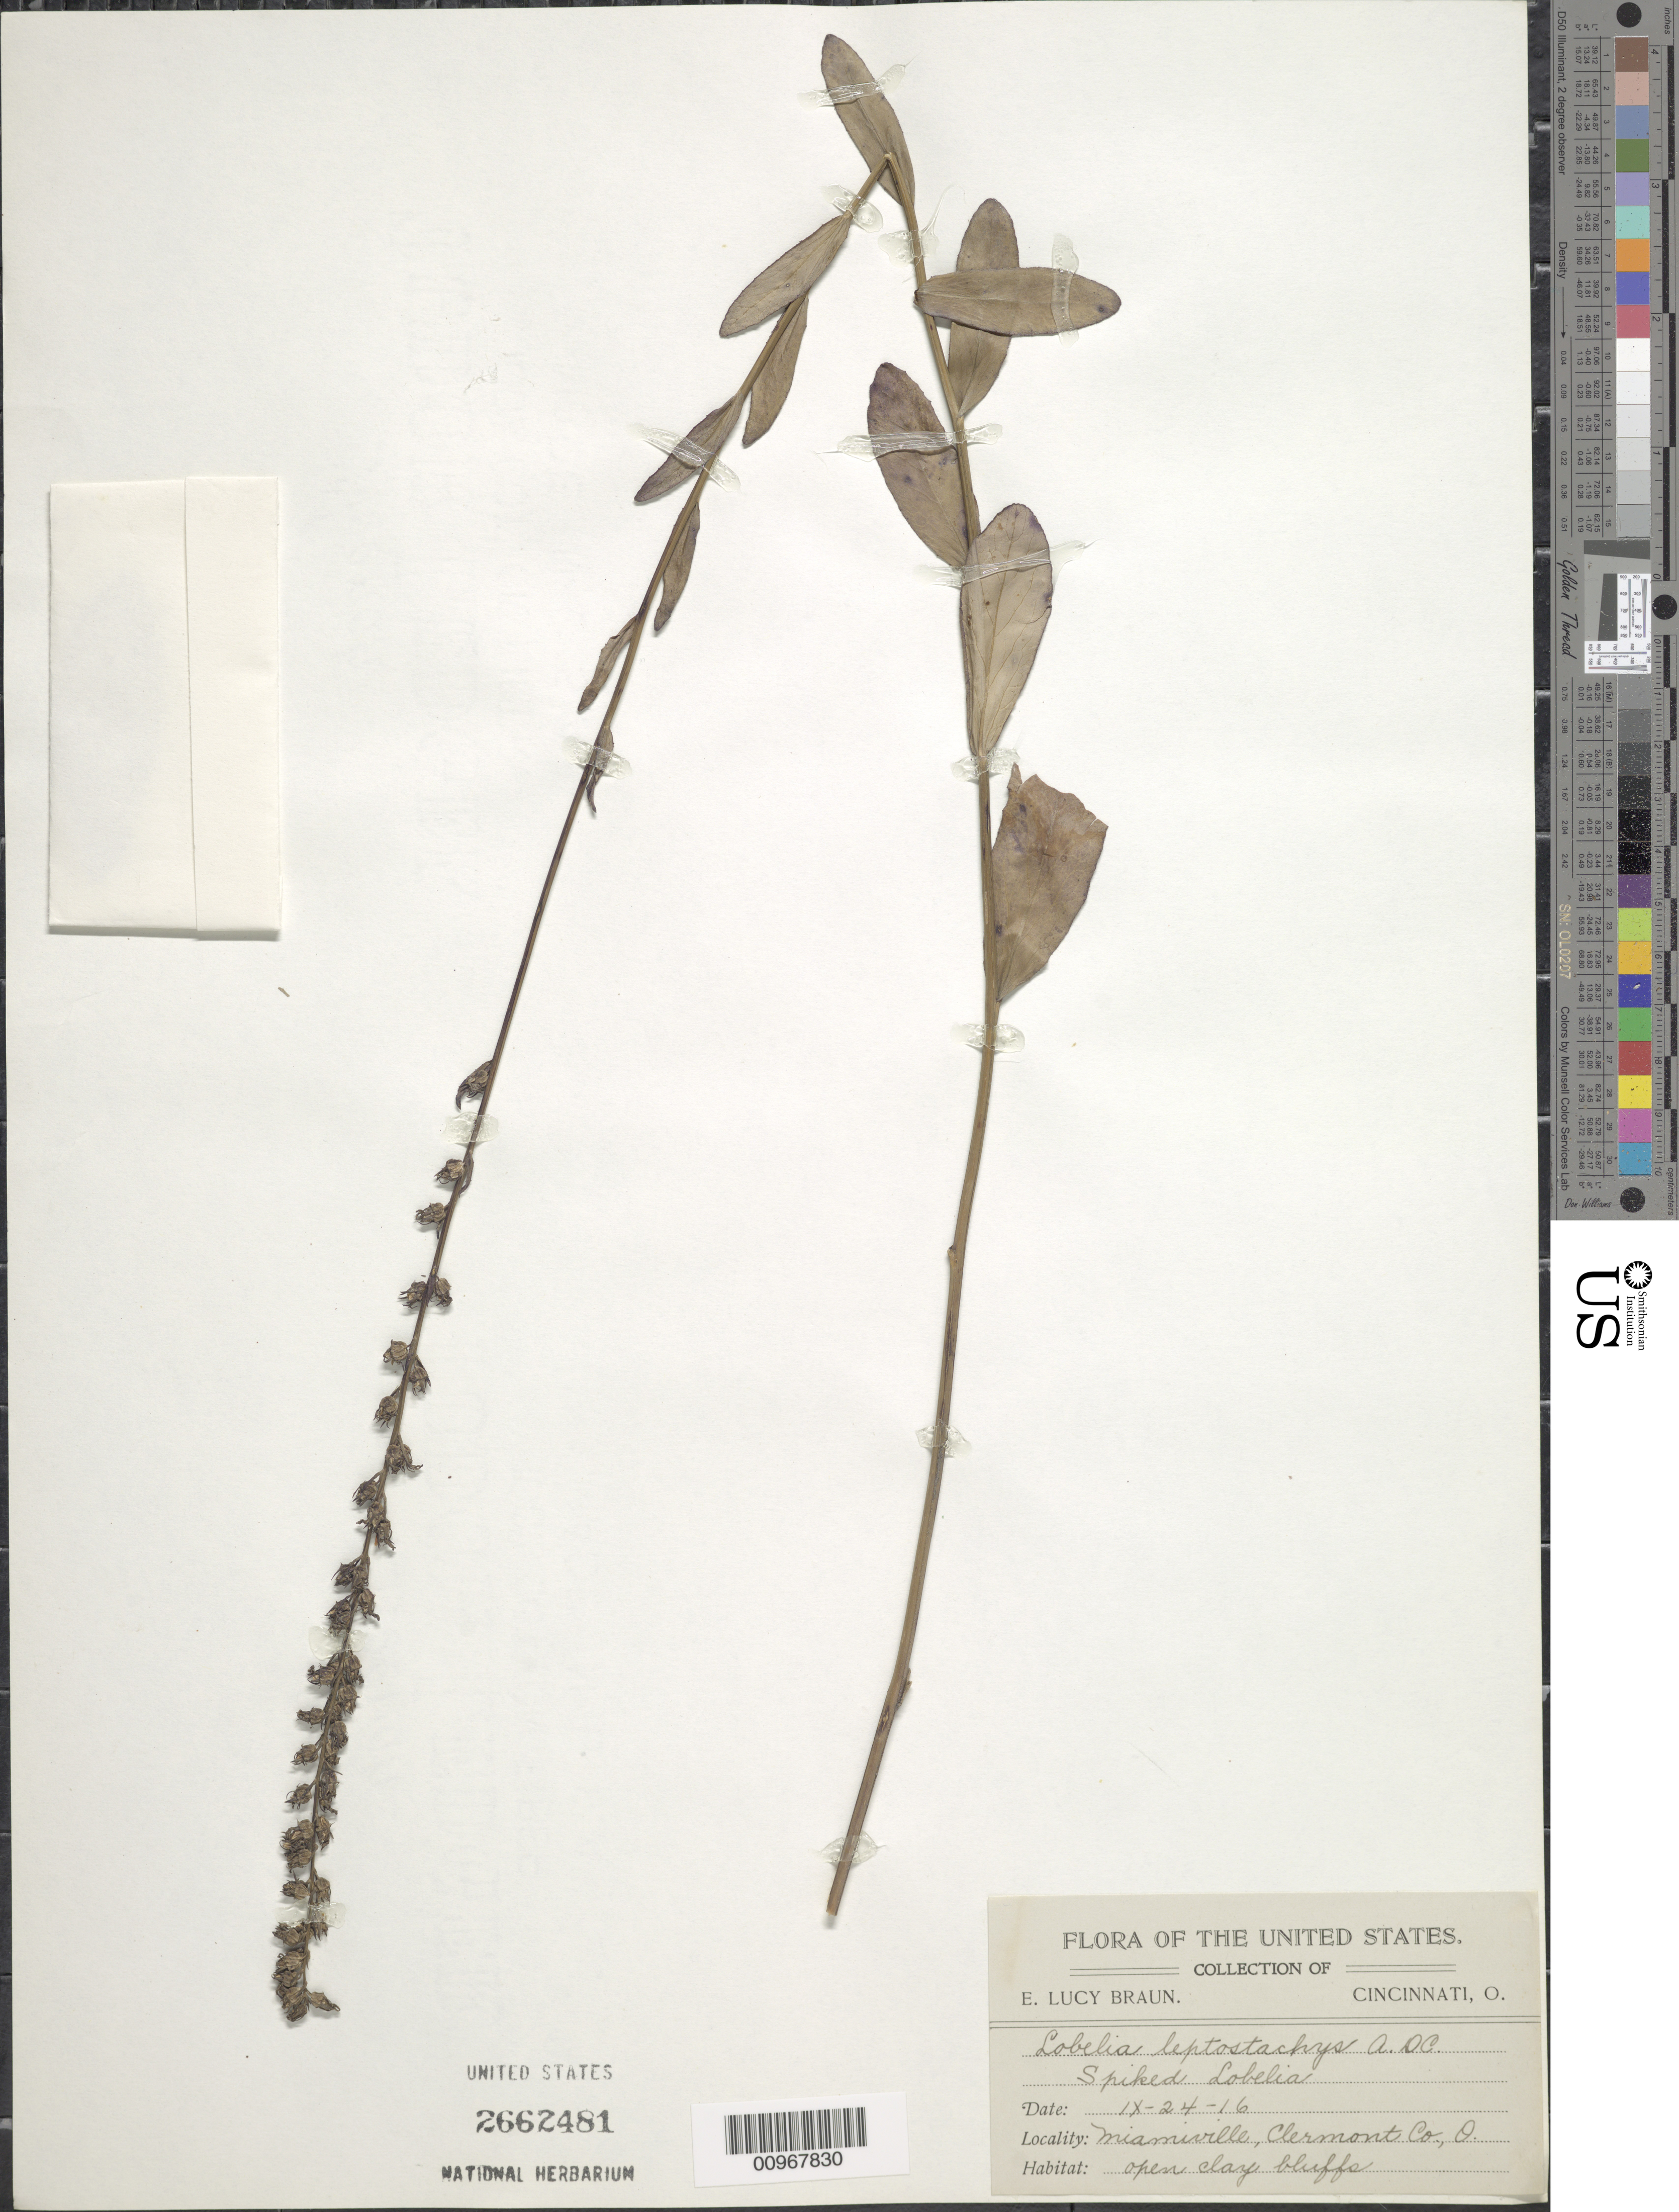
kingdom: Plantae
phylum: Tracheophyta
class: Magnoliopsida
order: Asterales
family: Campanulaceae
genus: Lobelia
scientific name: Lobelia leptostachys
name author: A. DC.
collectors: E. L. Braun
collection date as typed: IX-24-16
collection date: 1916-09-24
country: United States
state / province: Ohio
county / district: Clermont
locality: Miamiville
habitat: open clay bluffs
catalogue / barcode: US 26622481